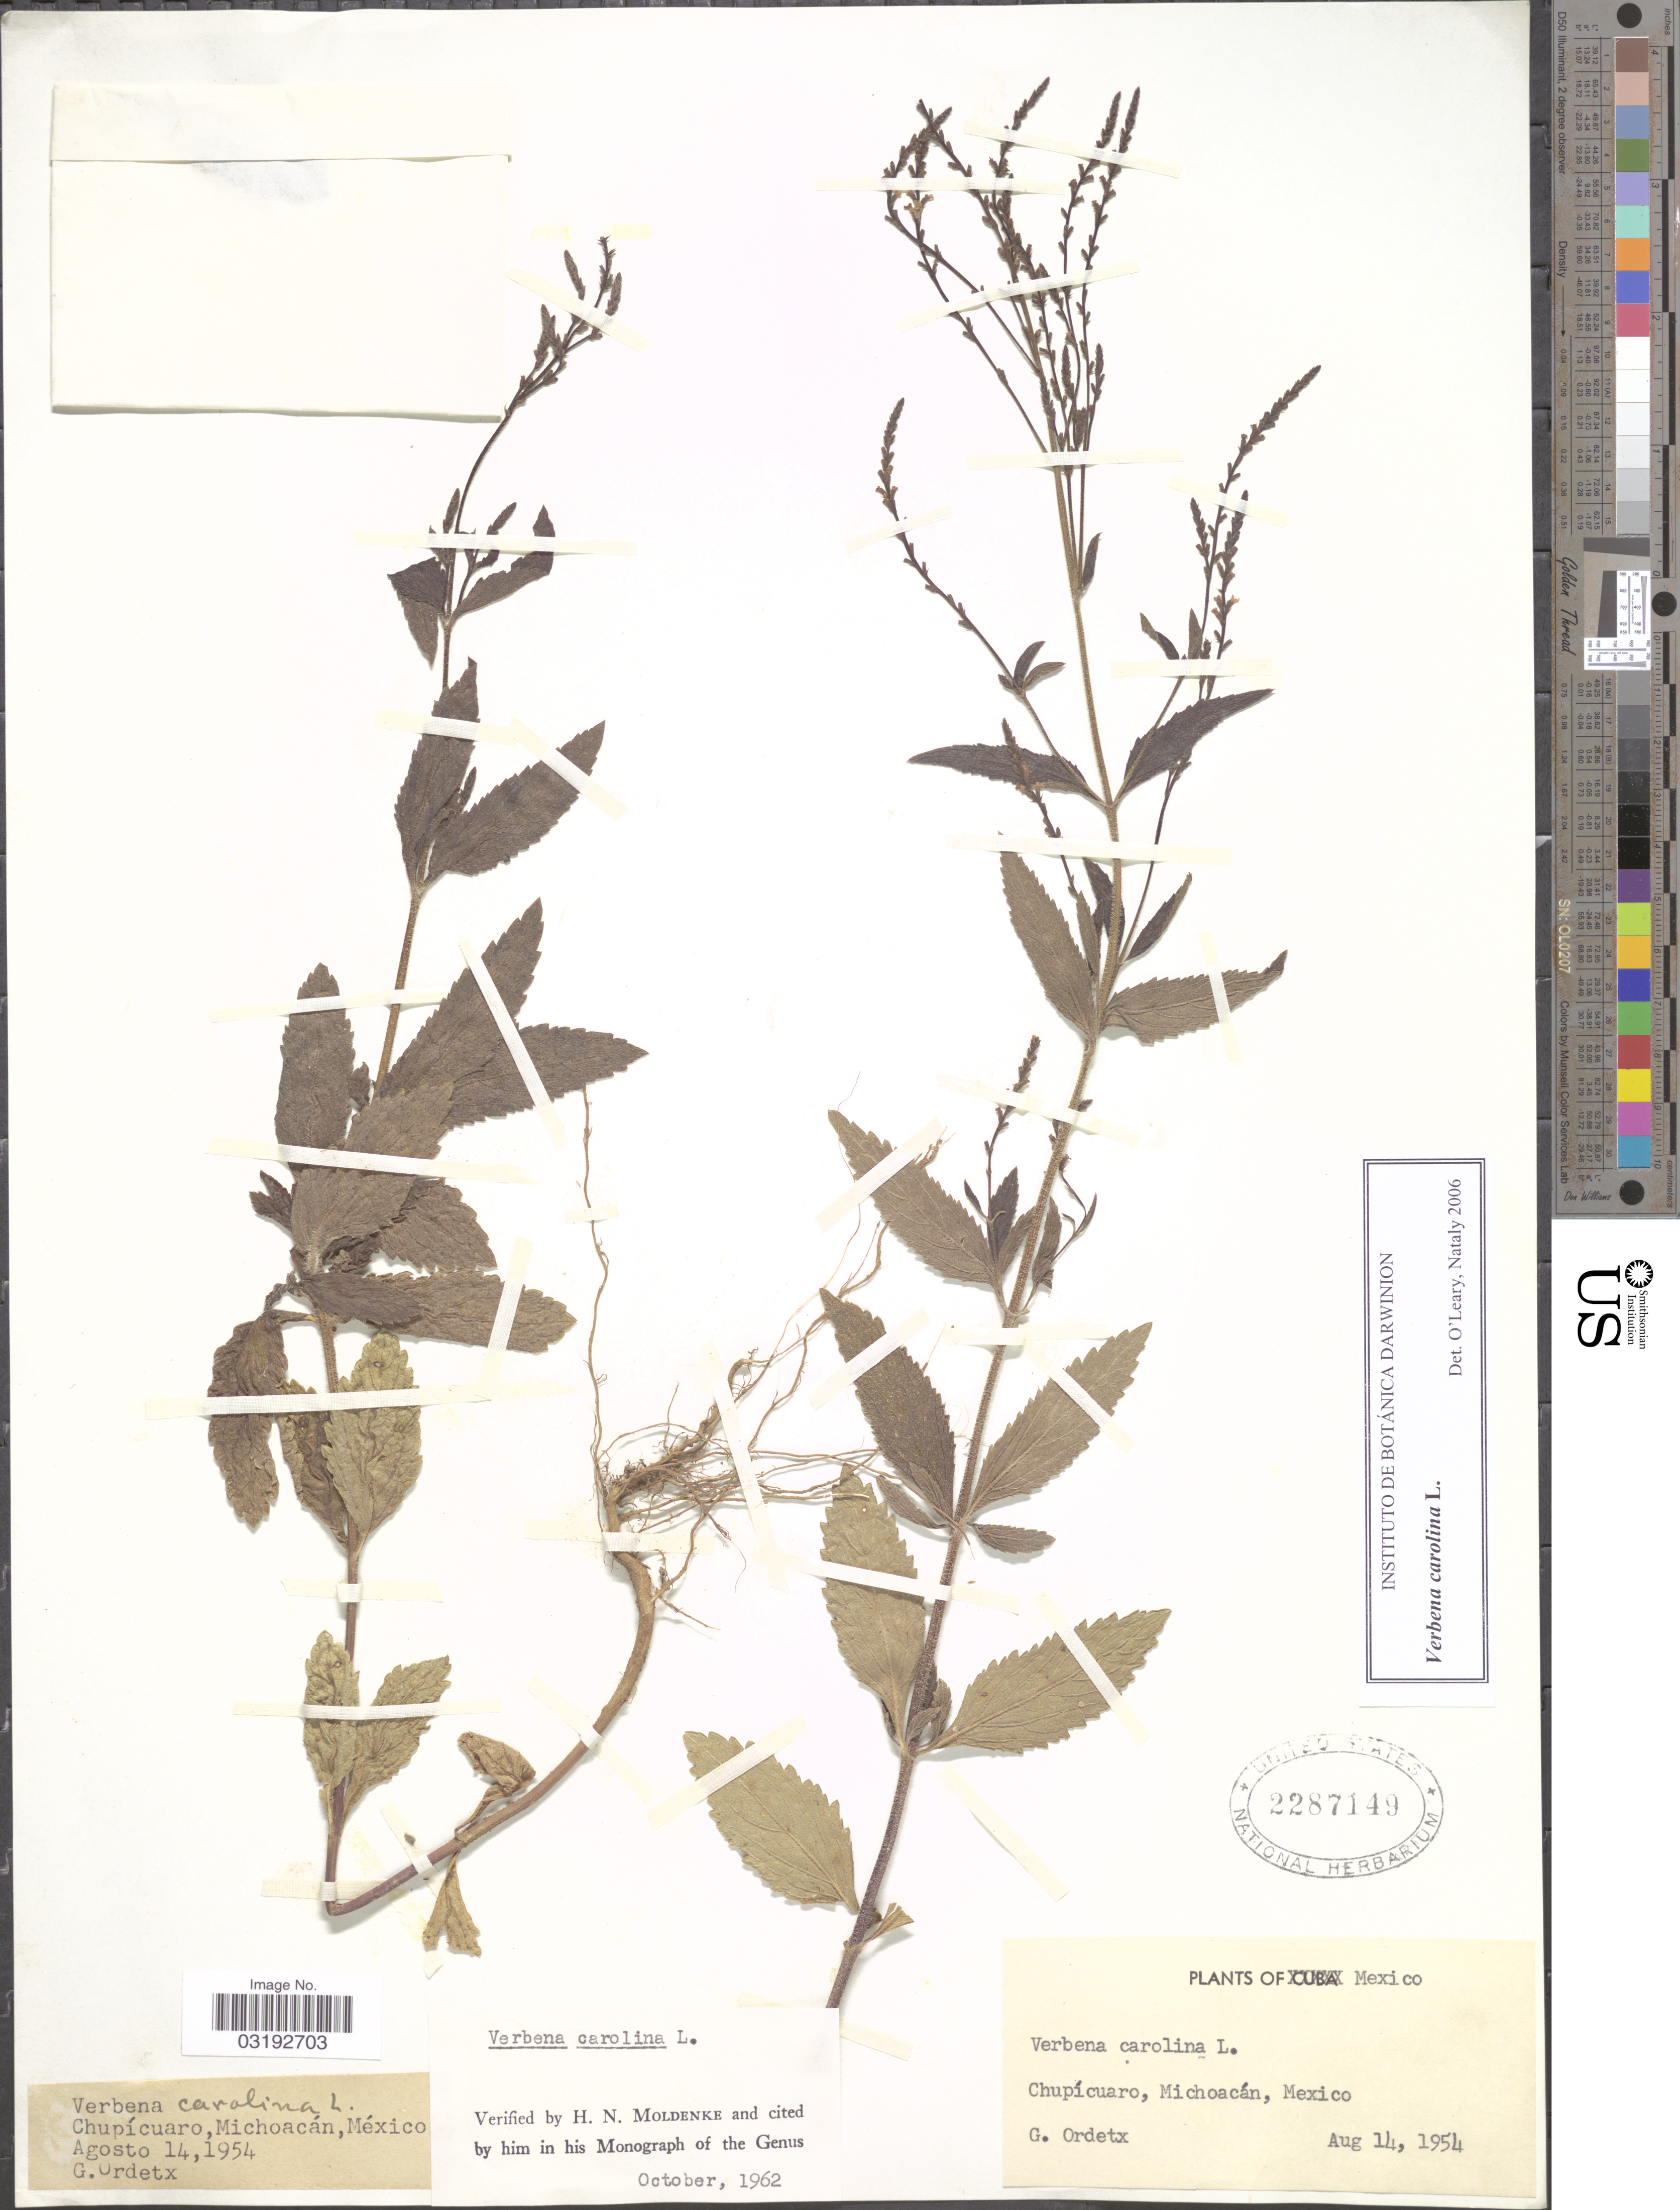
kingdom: Plantae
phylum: Tracheophyta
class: Magnoliopsida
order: Lamiales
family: Verbenaceae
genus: Verbena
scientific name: Verbena carolina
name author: L.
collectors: Ordetx, G.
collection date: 1954-08-14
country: Mexico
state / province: Michoacán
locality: Chupícuaro.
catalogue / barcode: US 2287149